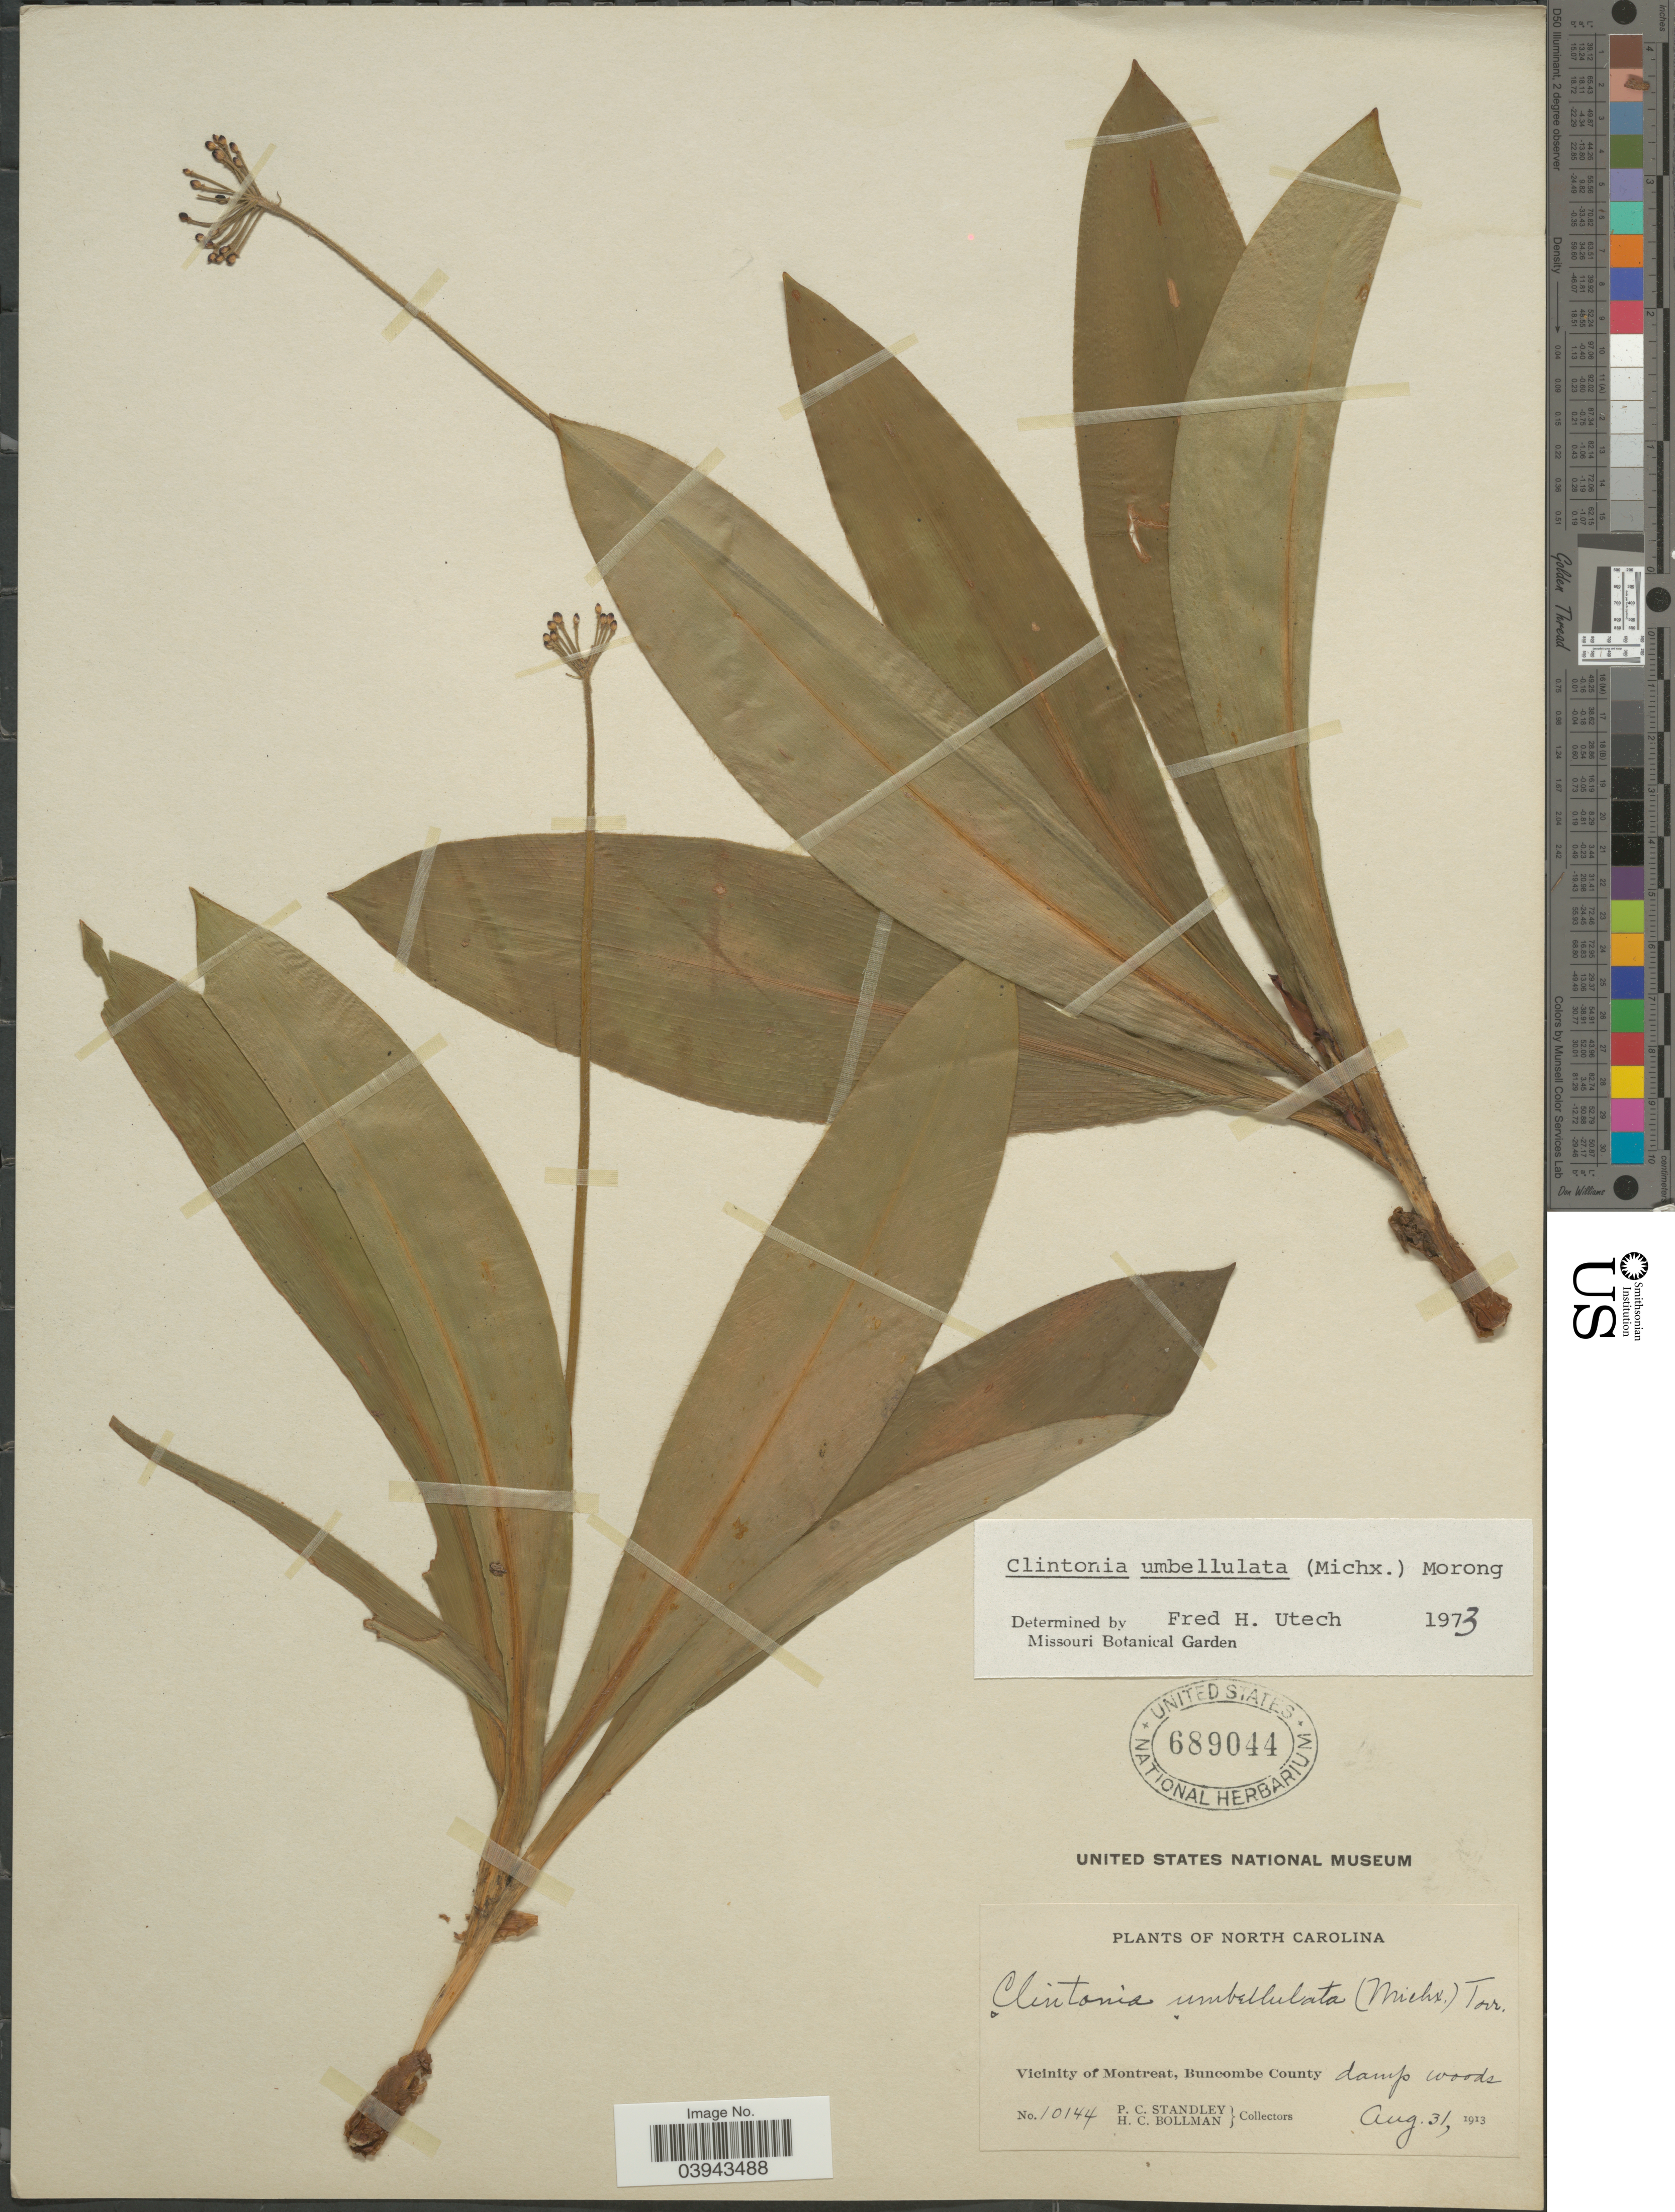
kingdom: Plantae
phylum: Tracheophyta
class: Liliopsida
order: Liliales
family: Liliaceae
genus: Clintonia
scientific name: Clintonia umbellulata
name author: (Michx.) Morong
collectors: P. C. Standley & H. C. Bollman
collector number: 10144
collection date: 1913-08-31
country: United States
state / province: North Carolina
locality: Vicinity of Montreat, Buncombe County.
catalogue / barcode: US 689044